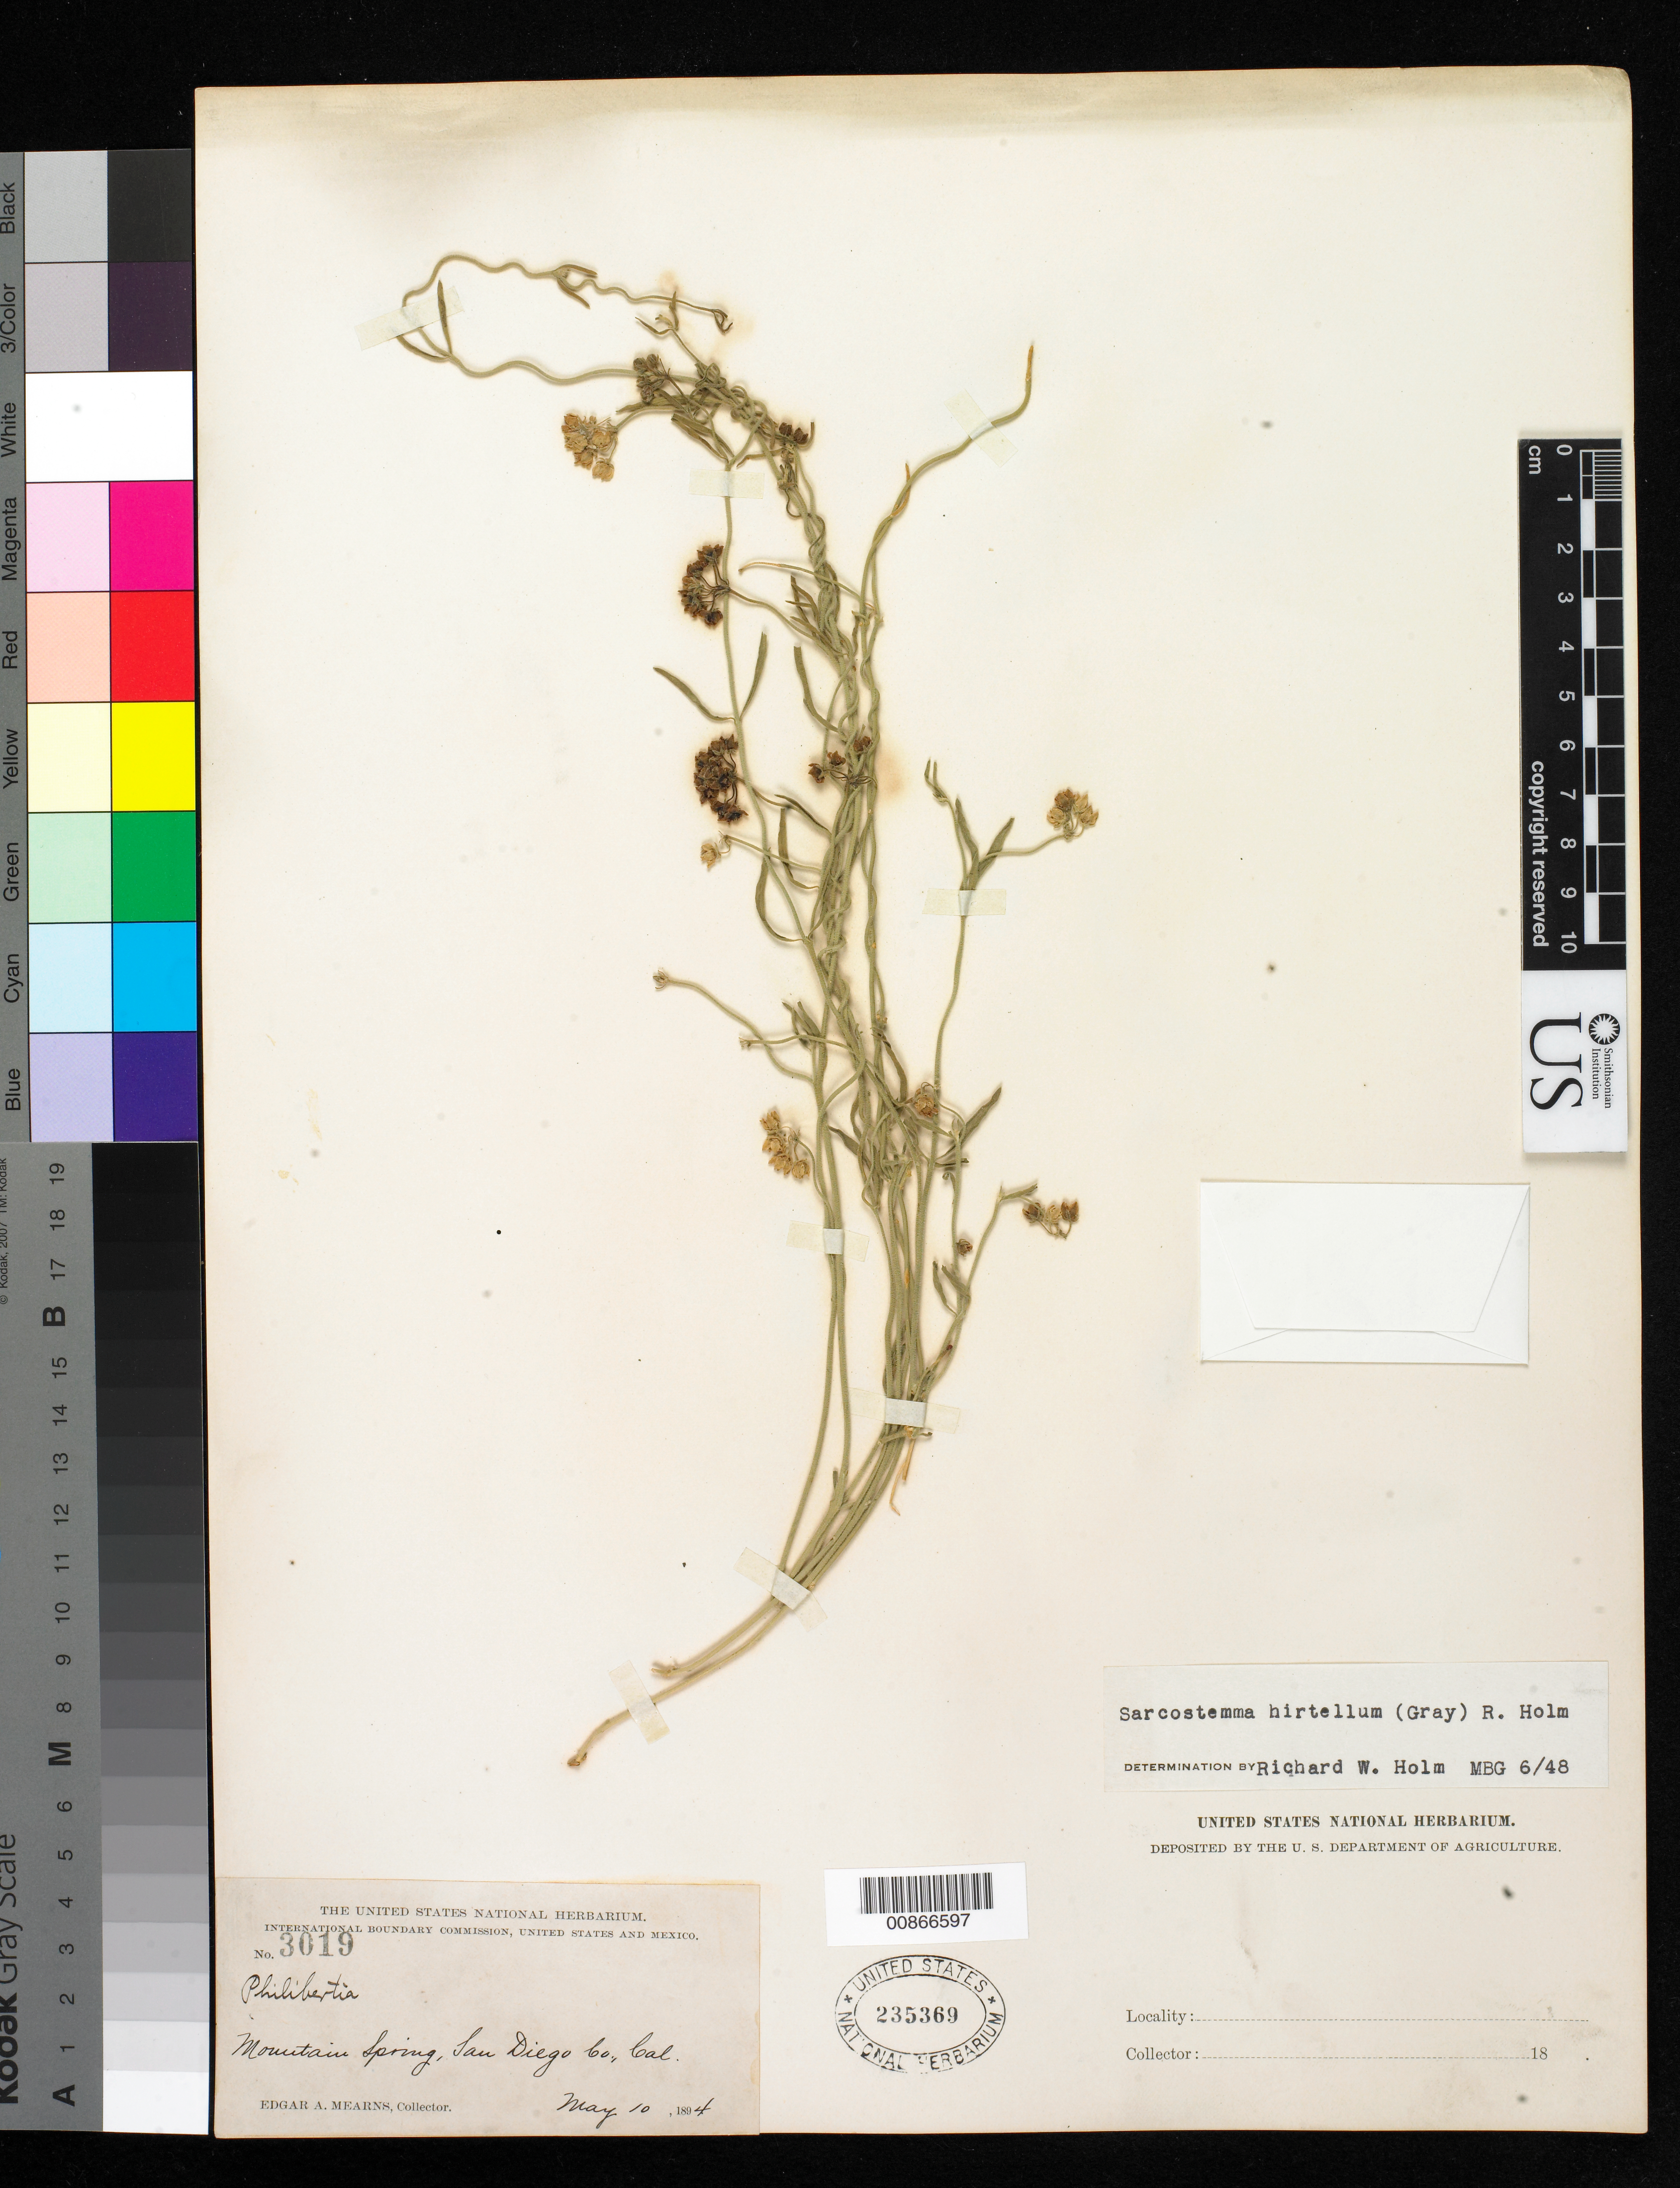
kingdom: Plantae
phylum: Tracheophyta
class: Magnoliopsida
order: Gentianales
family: Apocynaceae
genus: Sarcostemma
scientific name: Sarcostemma hirtellum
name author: (A. Gray) R.W. Holm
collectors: E. A. Mearns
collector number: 3019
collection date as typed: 10 May 1894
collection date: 1894-05-10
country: United States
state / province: California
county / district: San Diego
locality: Mountain Spring, San Diego County, California.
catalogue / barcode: US 235369